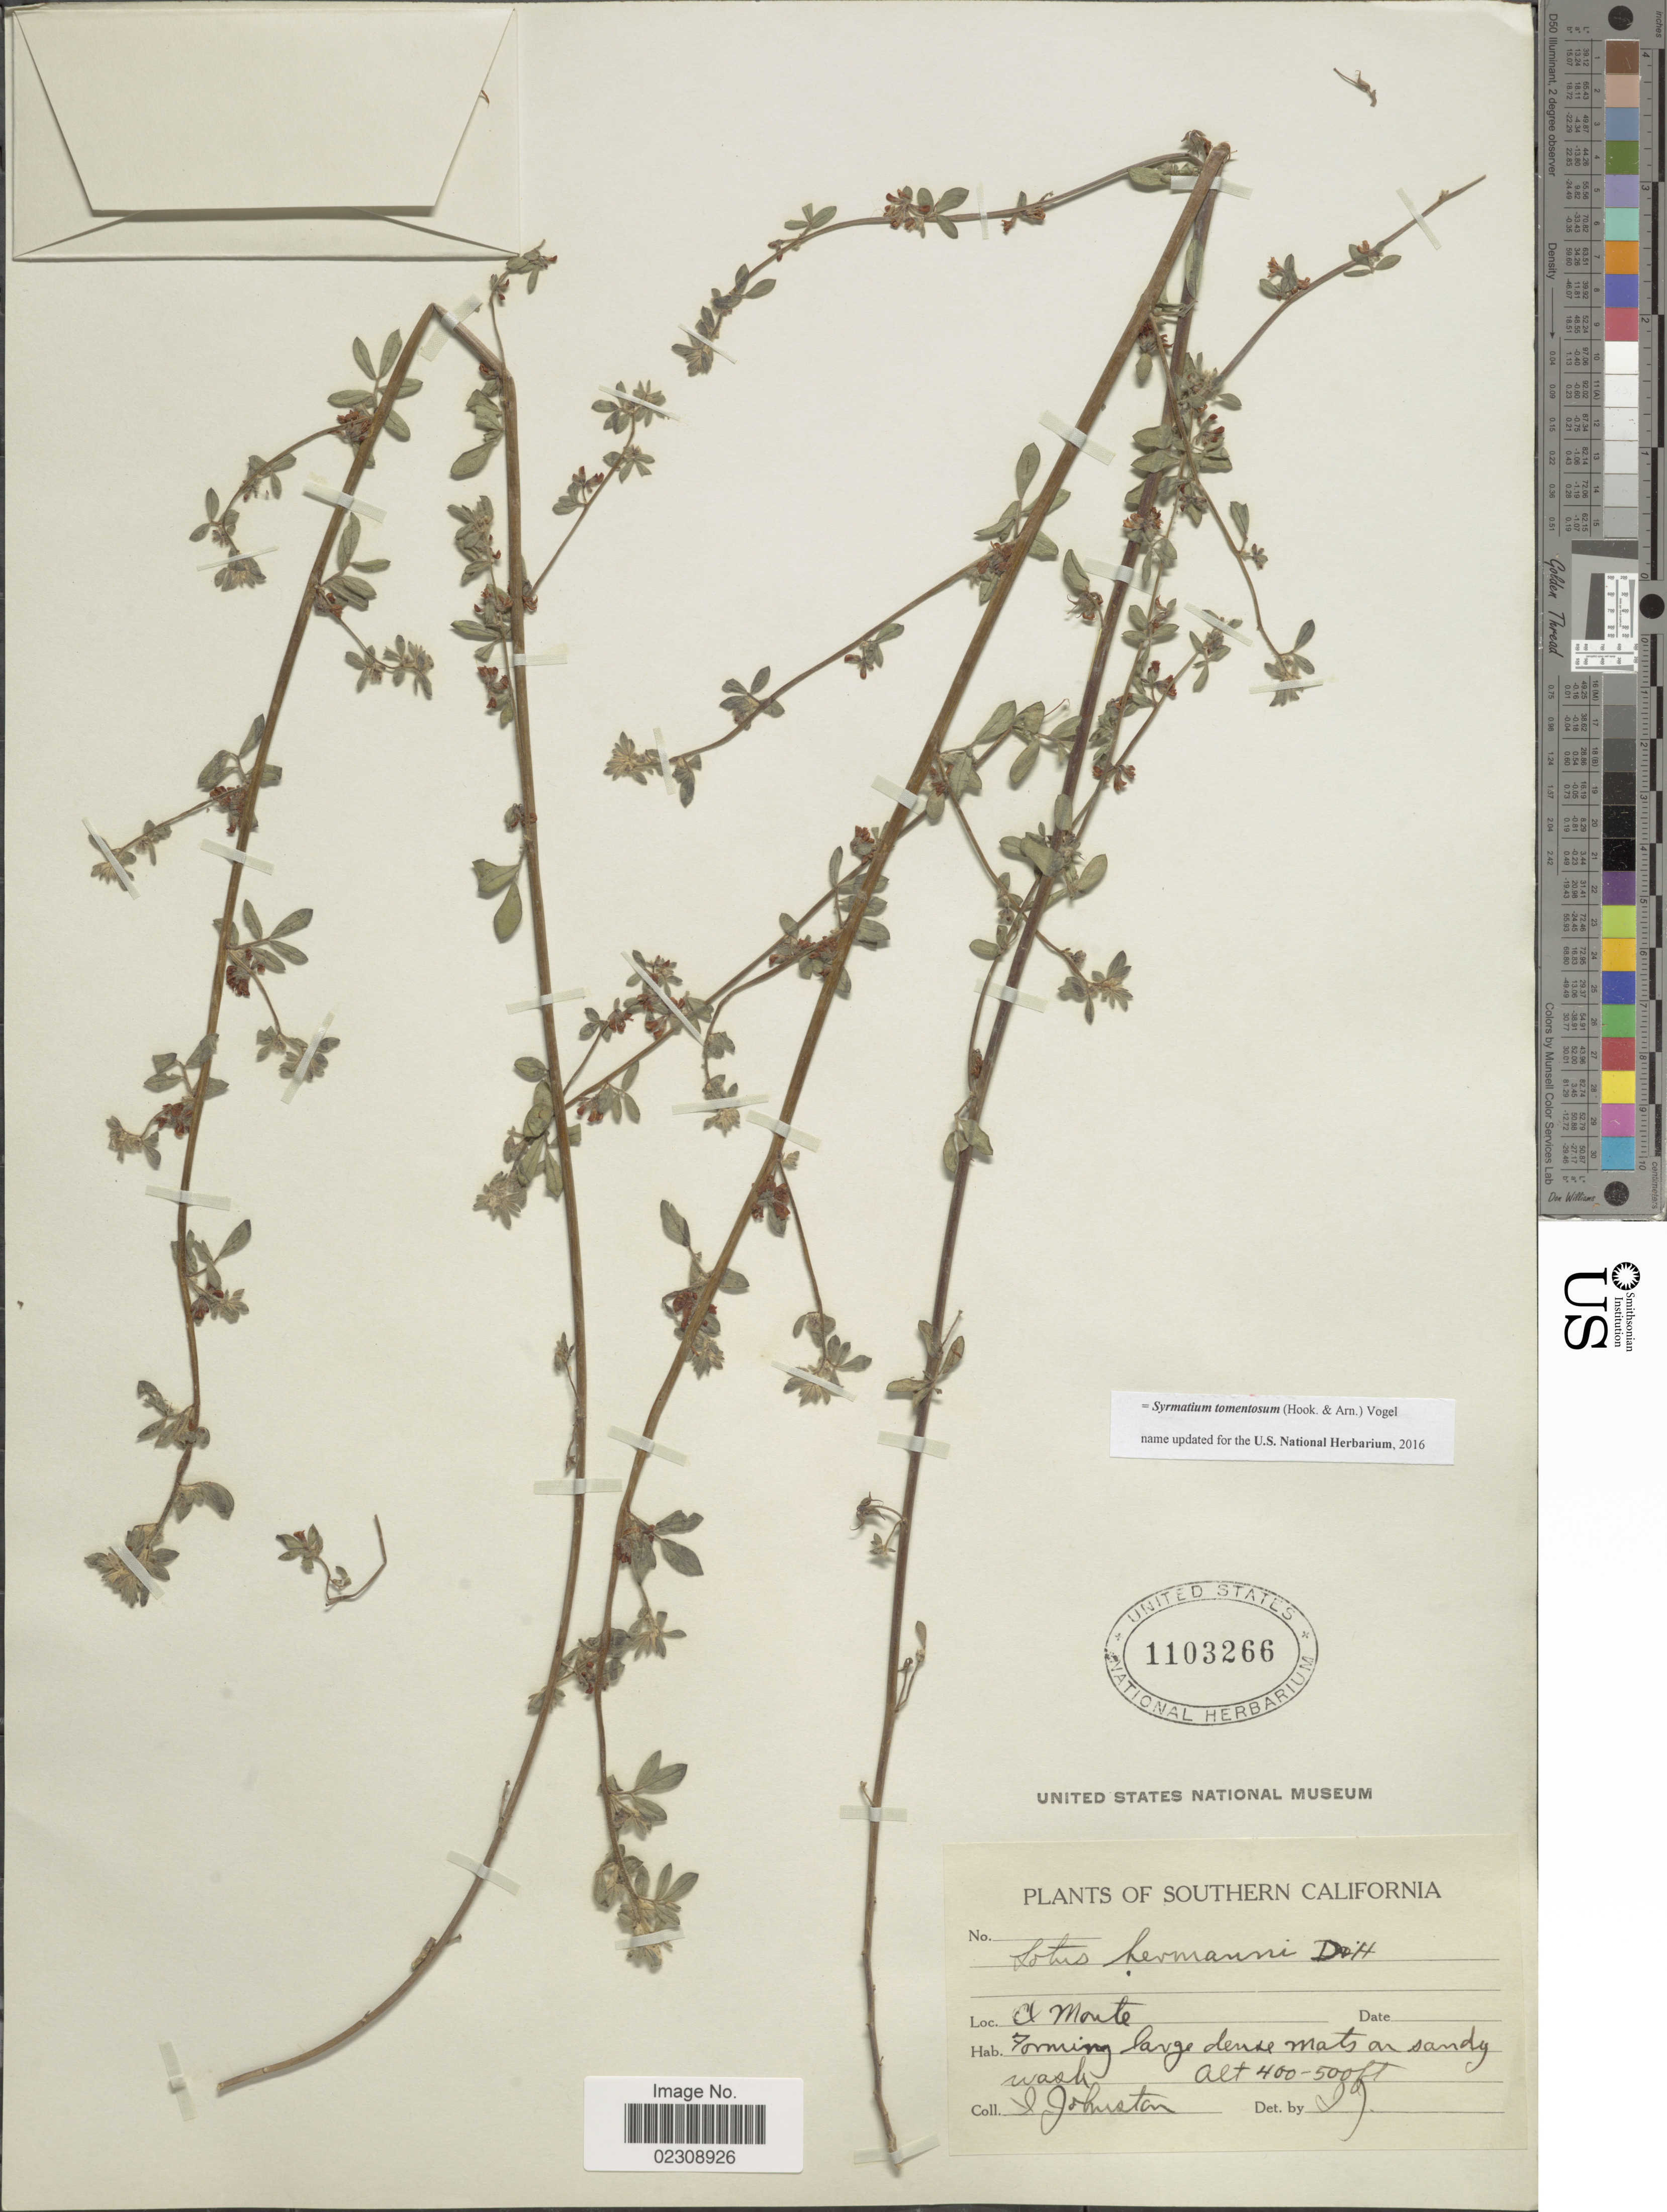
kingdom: Plantae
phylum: Tracheophyta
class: Magnoliopsida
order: Fabales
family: Fabaceae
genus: Syrmatium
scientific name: Syrmatium tomentosum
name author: (Hook. & Arn.) Vogel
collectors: I. Johnston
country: United States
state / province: California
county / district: Los Angeles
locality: Southern California. El Monte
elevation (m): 122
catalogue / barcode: US 1103266